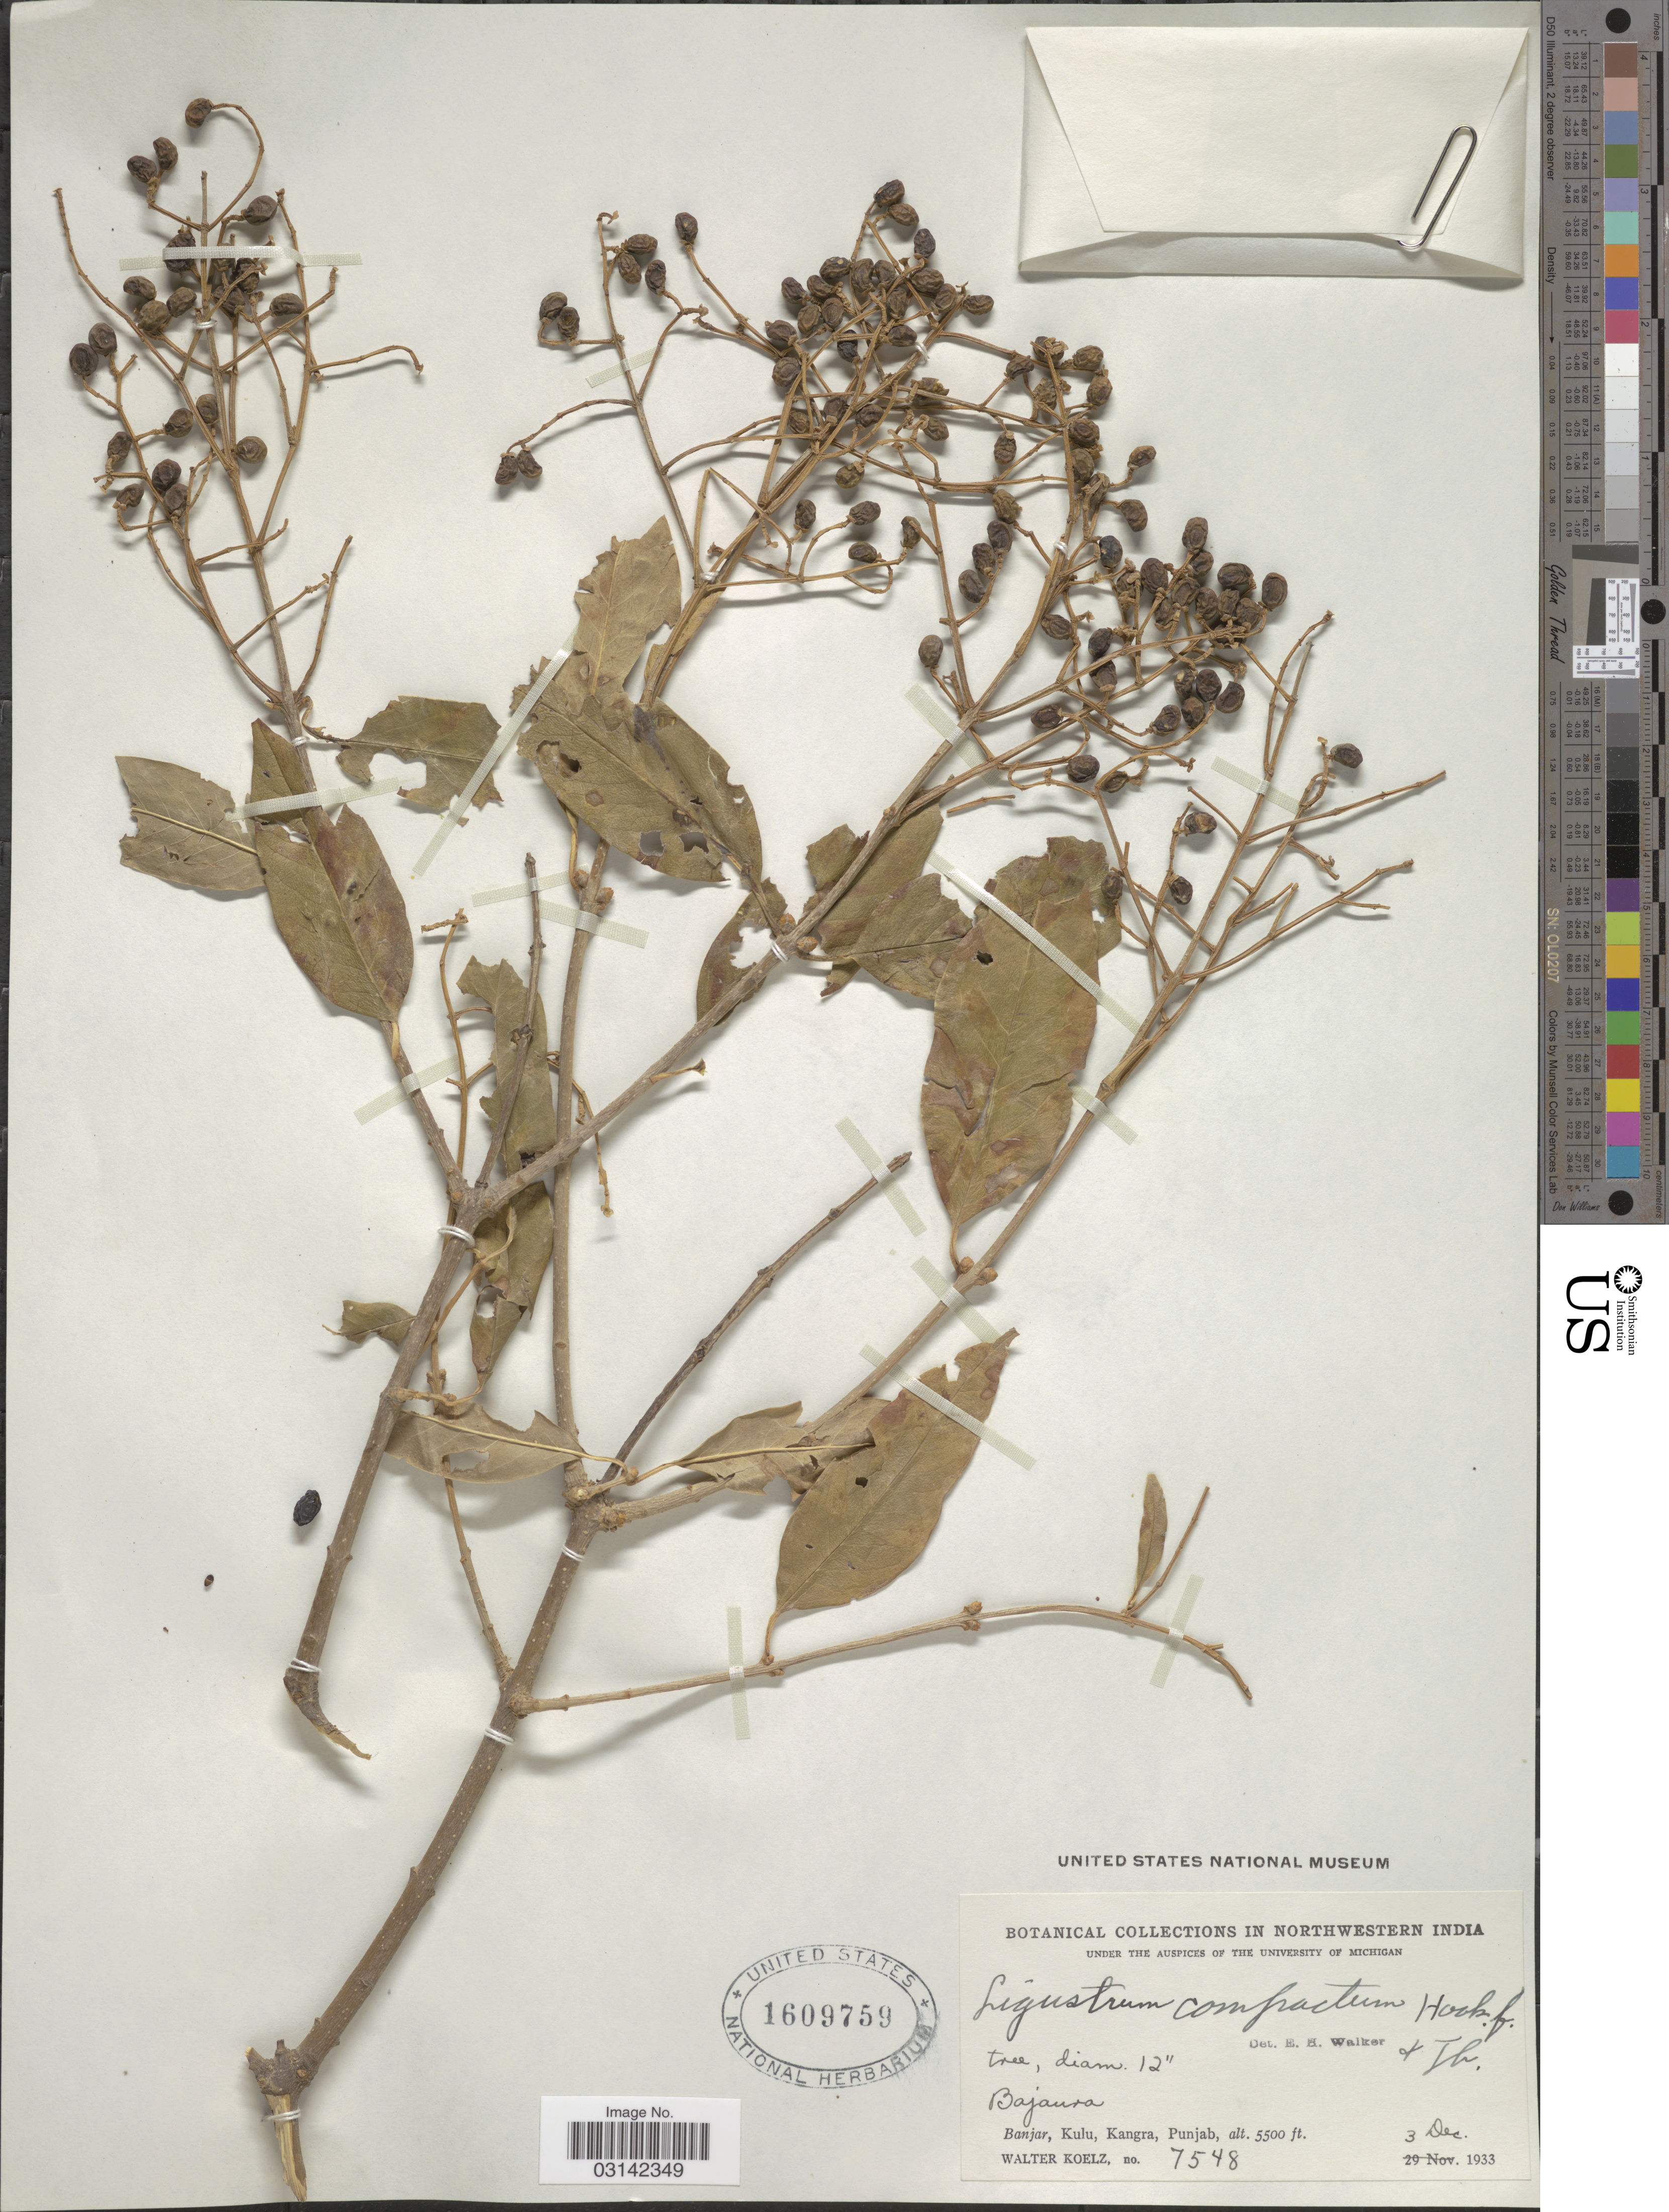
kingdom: Plantae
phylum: Tracheophyta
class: Magnoliopsida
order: Lamiales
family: Oleaceae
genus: Ligustrum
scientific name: Ligustrum compactum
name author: (Wall. ex G. Don) Hook. f. & Thomson ex Brandis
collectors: W. N. Koelz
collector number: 7548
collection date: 1933-12-03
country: India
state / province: Himachal Pradesh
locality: Northwestern India. Bajaura. Banjar, Kulu, Kangra.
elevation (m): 1676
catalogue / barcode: US 1609759